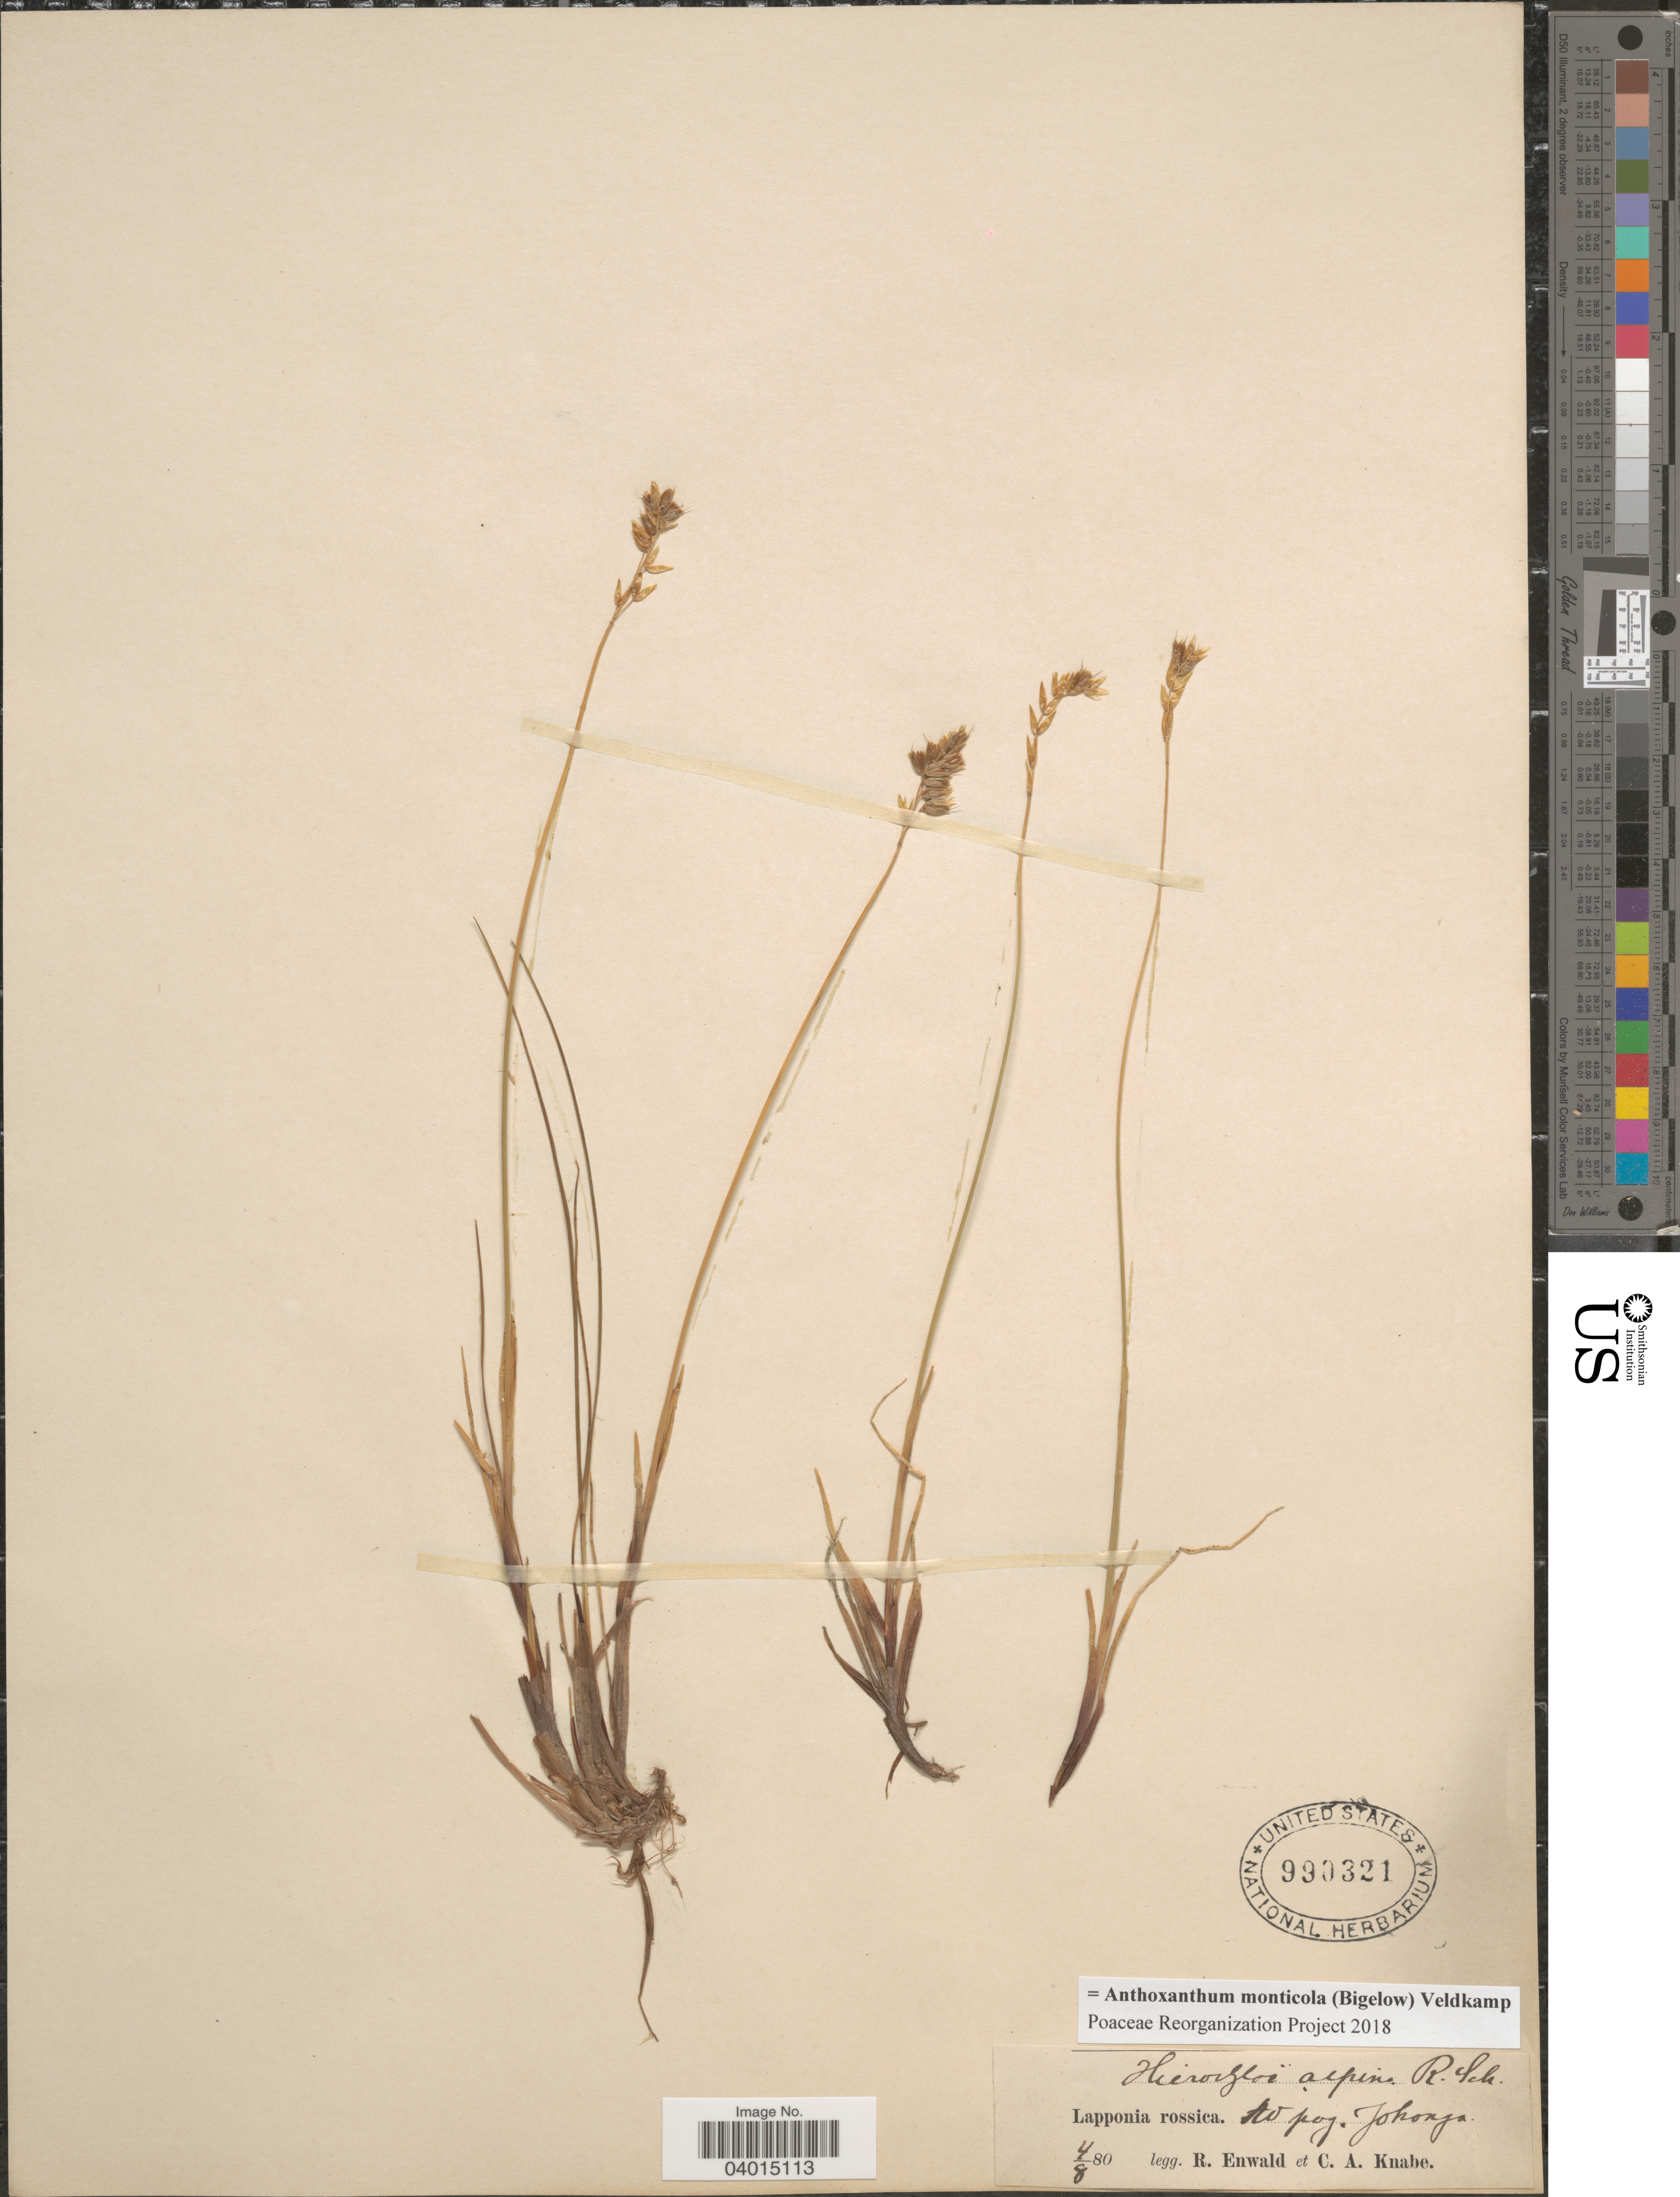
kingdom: Plantae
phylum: Tracheophyta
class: Liliopsida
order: Poales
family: Poaceae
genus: Anthoxanthum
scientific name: Anthoxanthum monticola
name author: (Bigelow) Veldkamp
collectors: R. Enwald & C. Knabe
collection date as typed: Transcribed d/m/y: 4/8/80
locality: Lapponia rossica. Ad pag. Johonga.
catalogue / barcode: US 990321